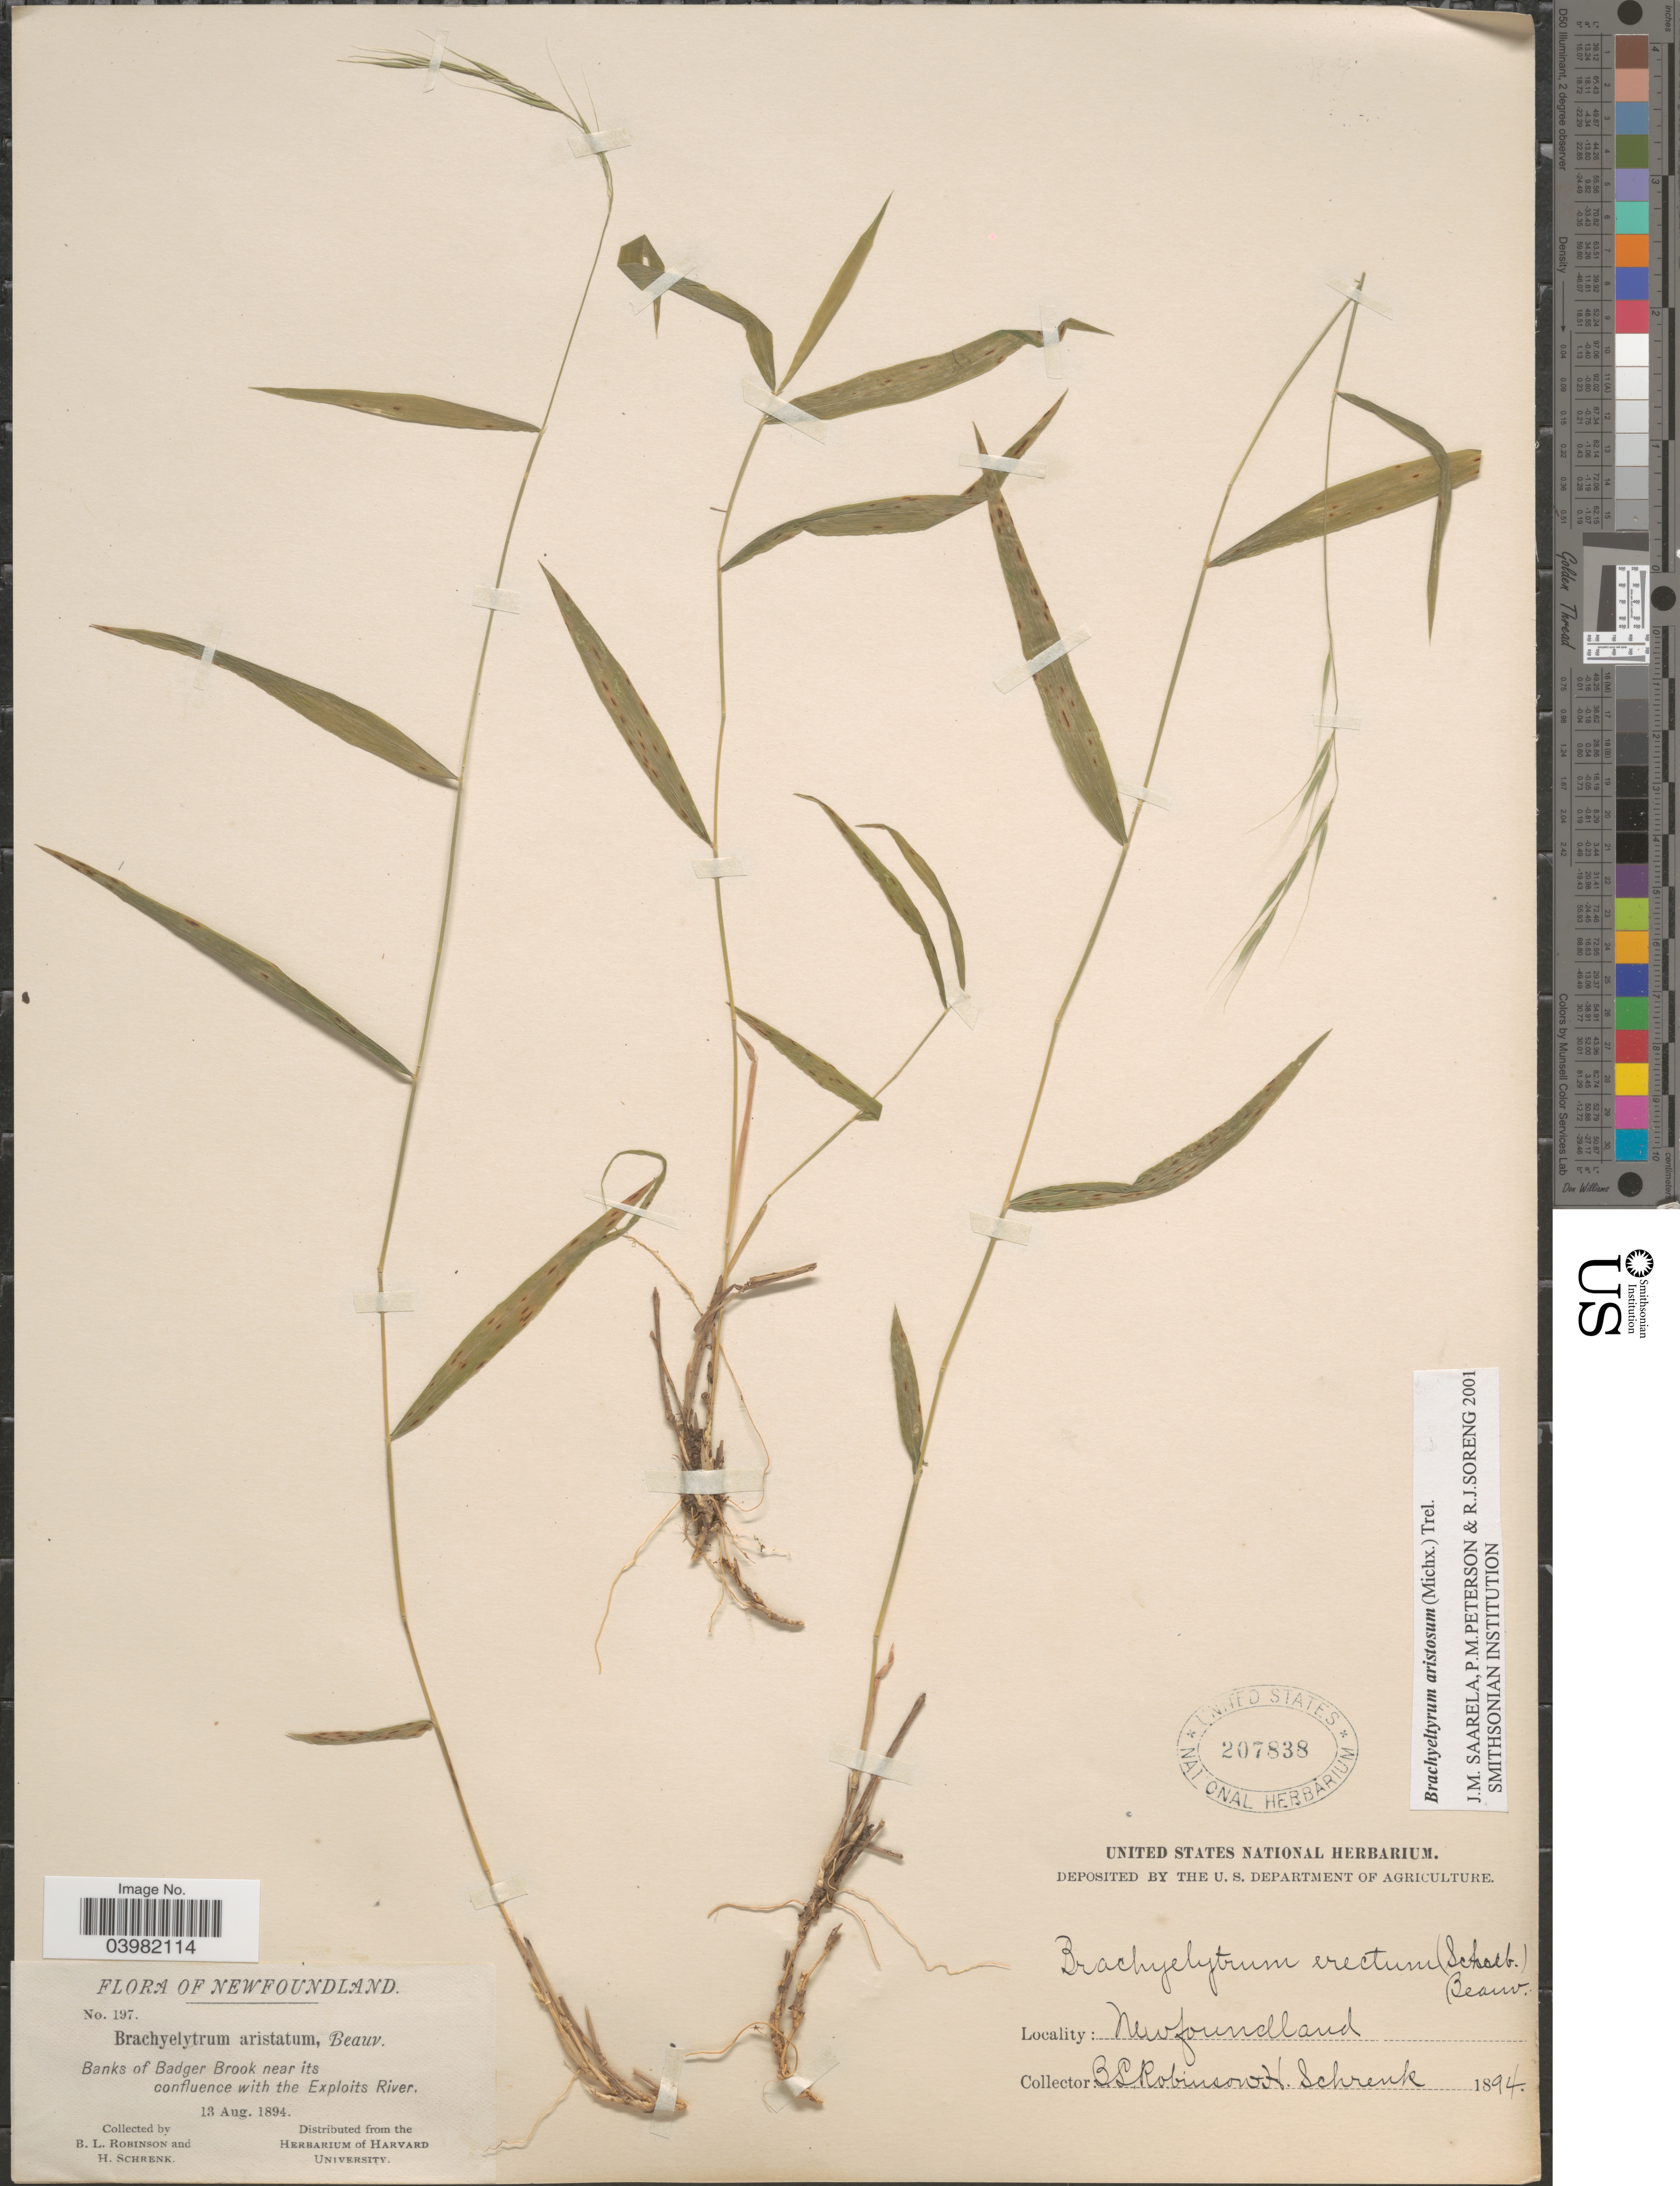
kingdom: Plantae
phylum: Tracheophyta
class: Liliopsida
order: Poales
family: Poaceae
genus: Brachyelytrum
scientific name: Brachyelytrum aristosum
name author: (Michx.) P. Beauv. ex Trel.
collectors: B. L. Robinson & H. Schrenk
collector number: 197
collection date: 1894-08-13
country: Canada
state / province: Newfoundland and Labrador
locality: Banks of Badger Brook near its confluence with the Exploits River.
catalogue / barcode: US 207838